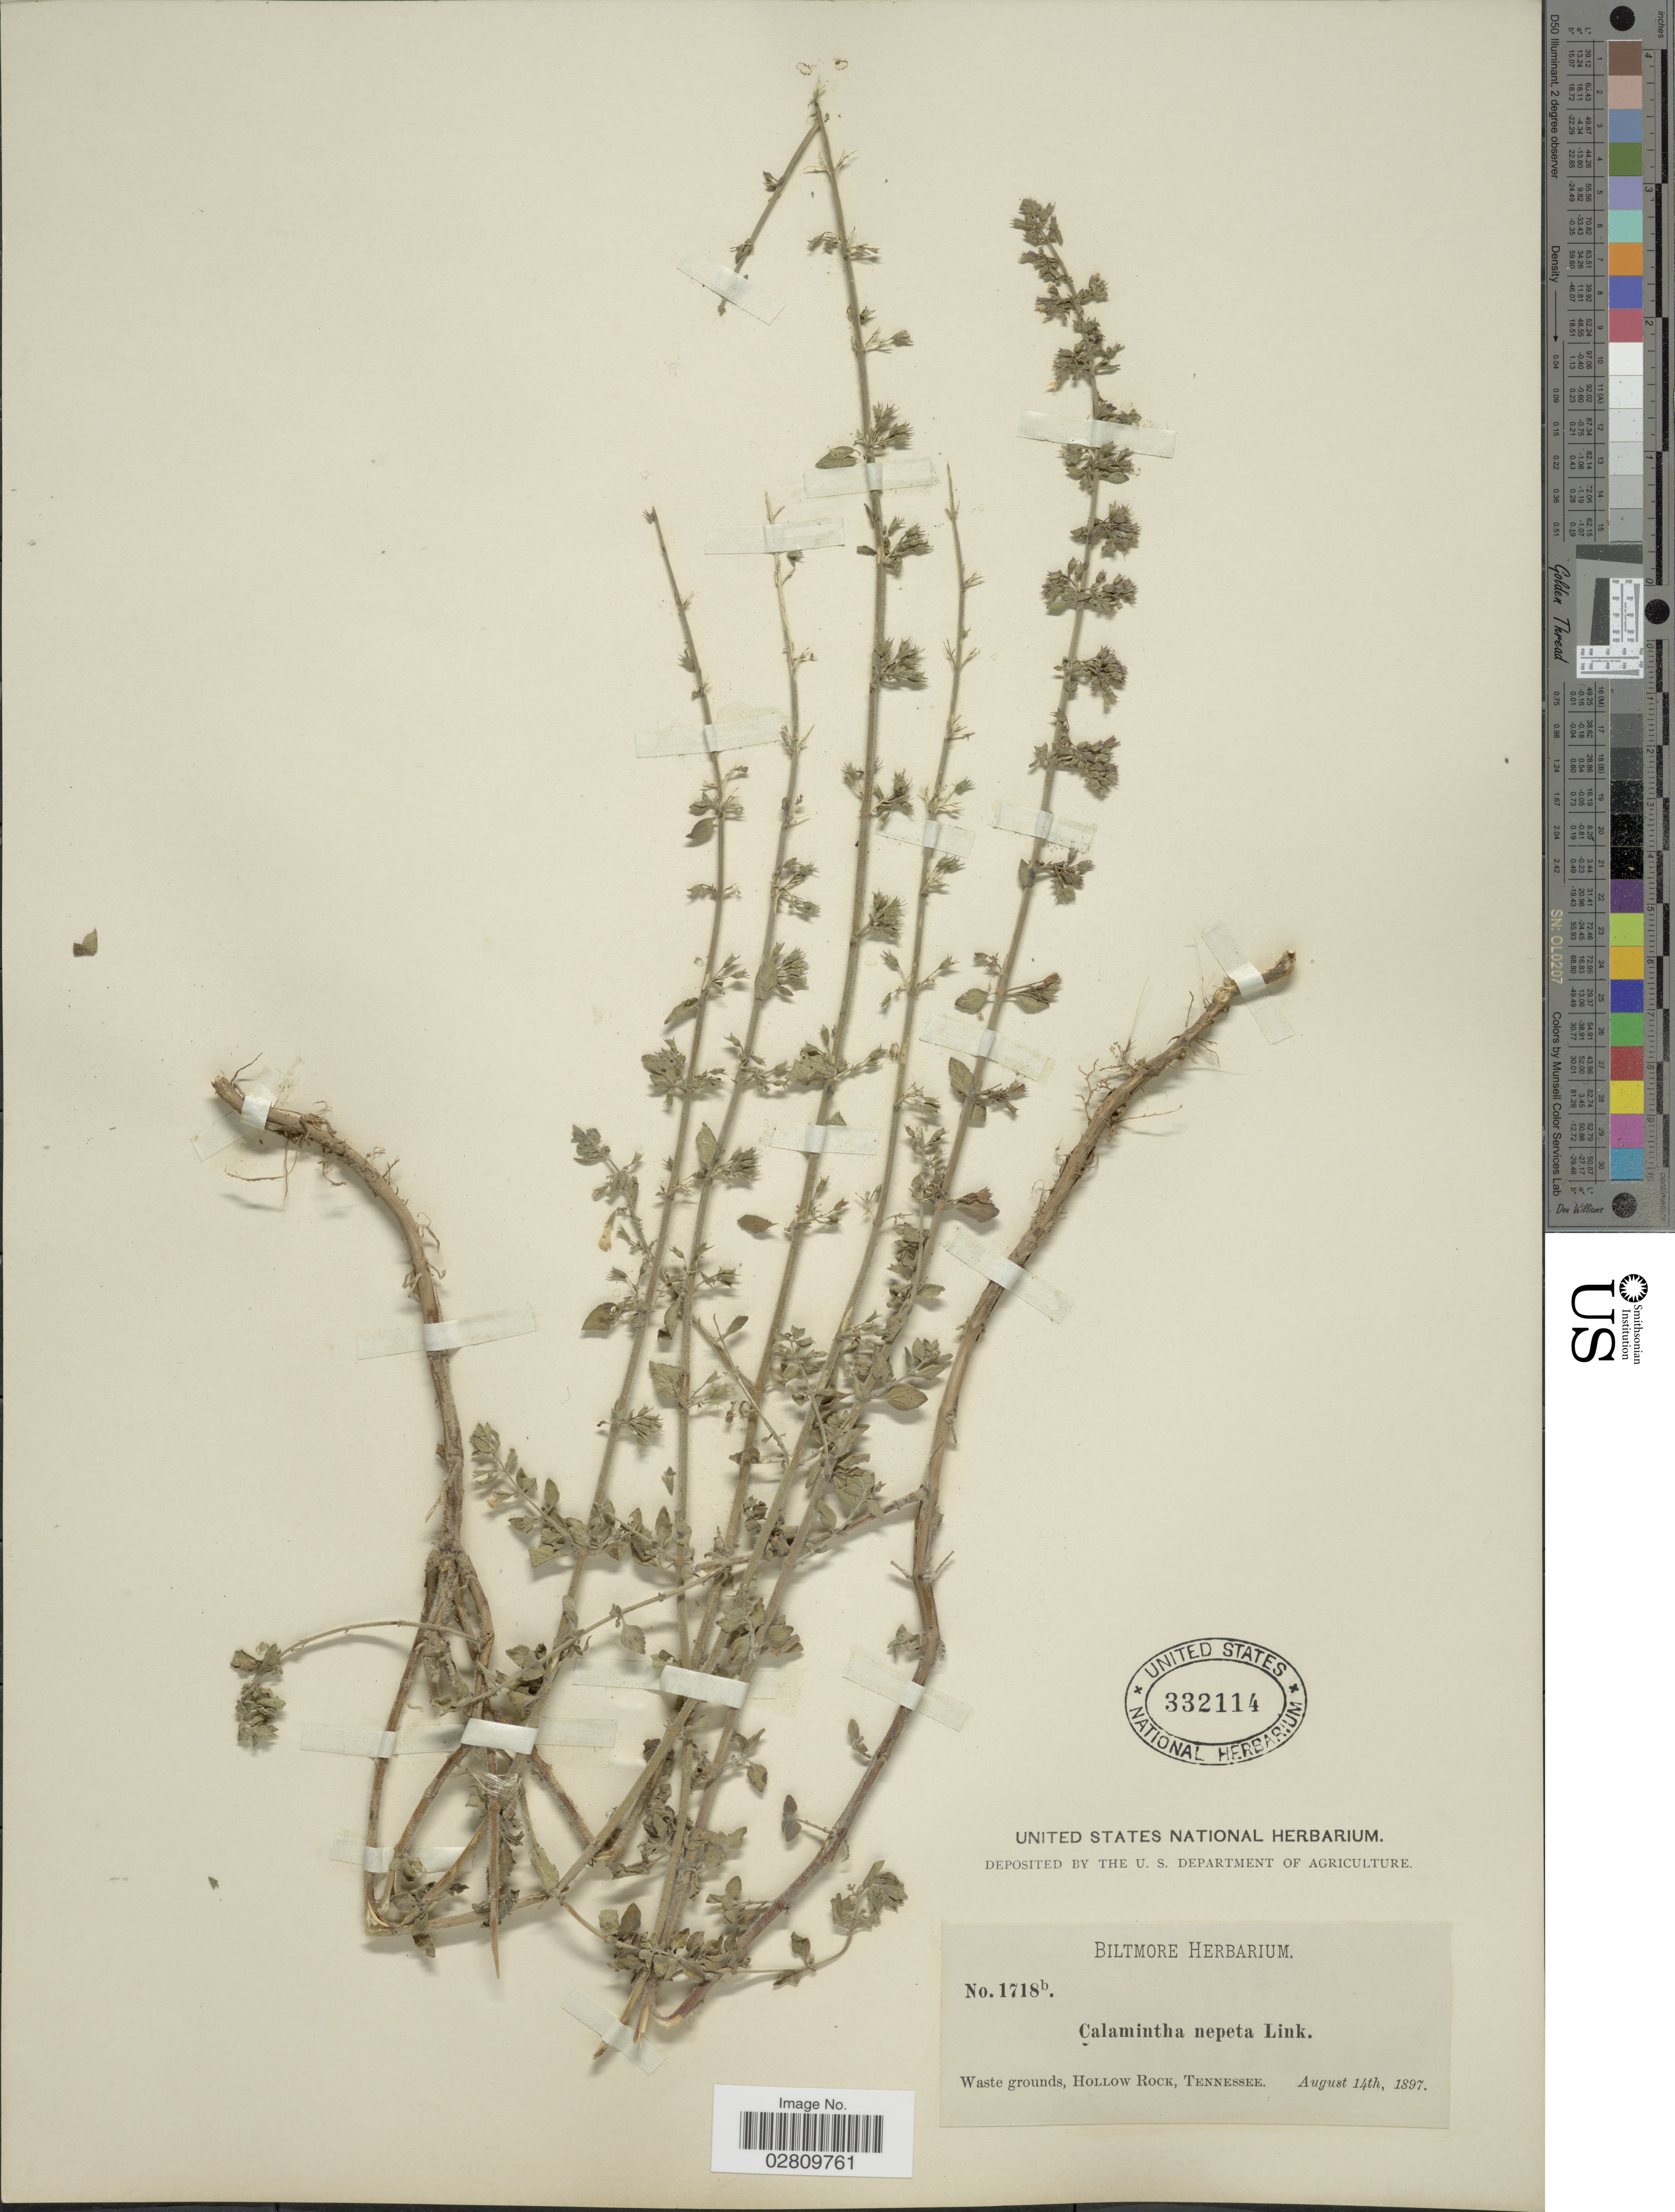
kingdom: Plantae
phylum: Tracheophyta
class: Magnoliopsida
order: Lamiales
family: Lamiaceae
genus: Clinopodium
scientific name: Clinopodium nepeta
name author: (L.) Kuntze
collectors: ex herb. Biltmore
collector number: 1718b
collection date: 1897-08-14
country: United States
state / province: Tennessee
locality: Hollow Rock.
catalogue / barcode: US 332114